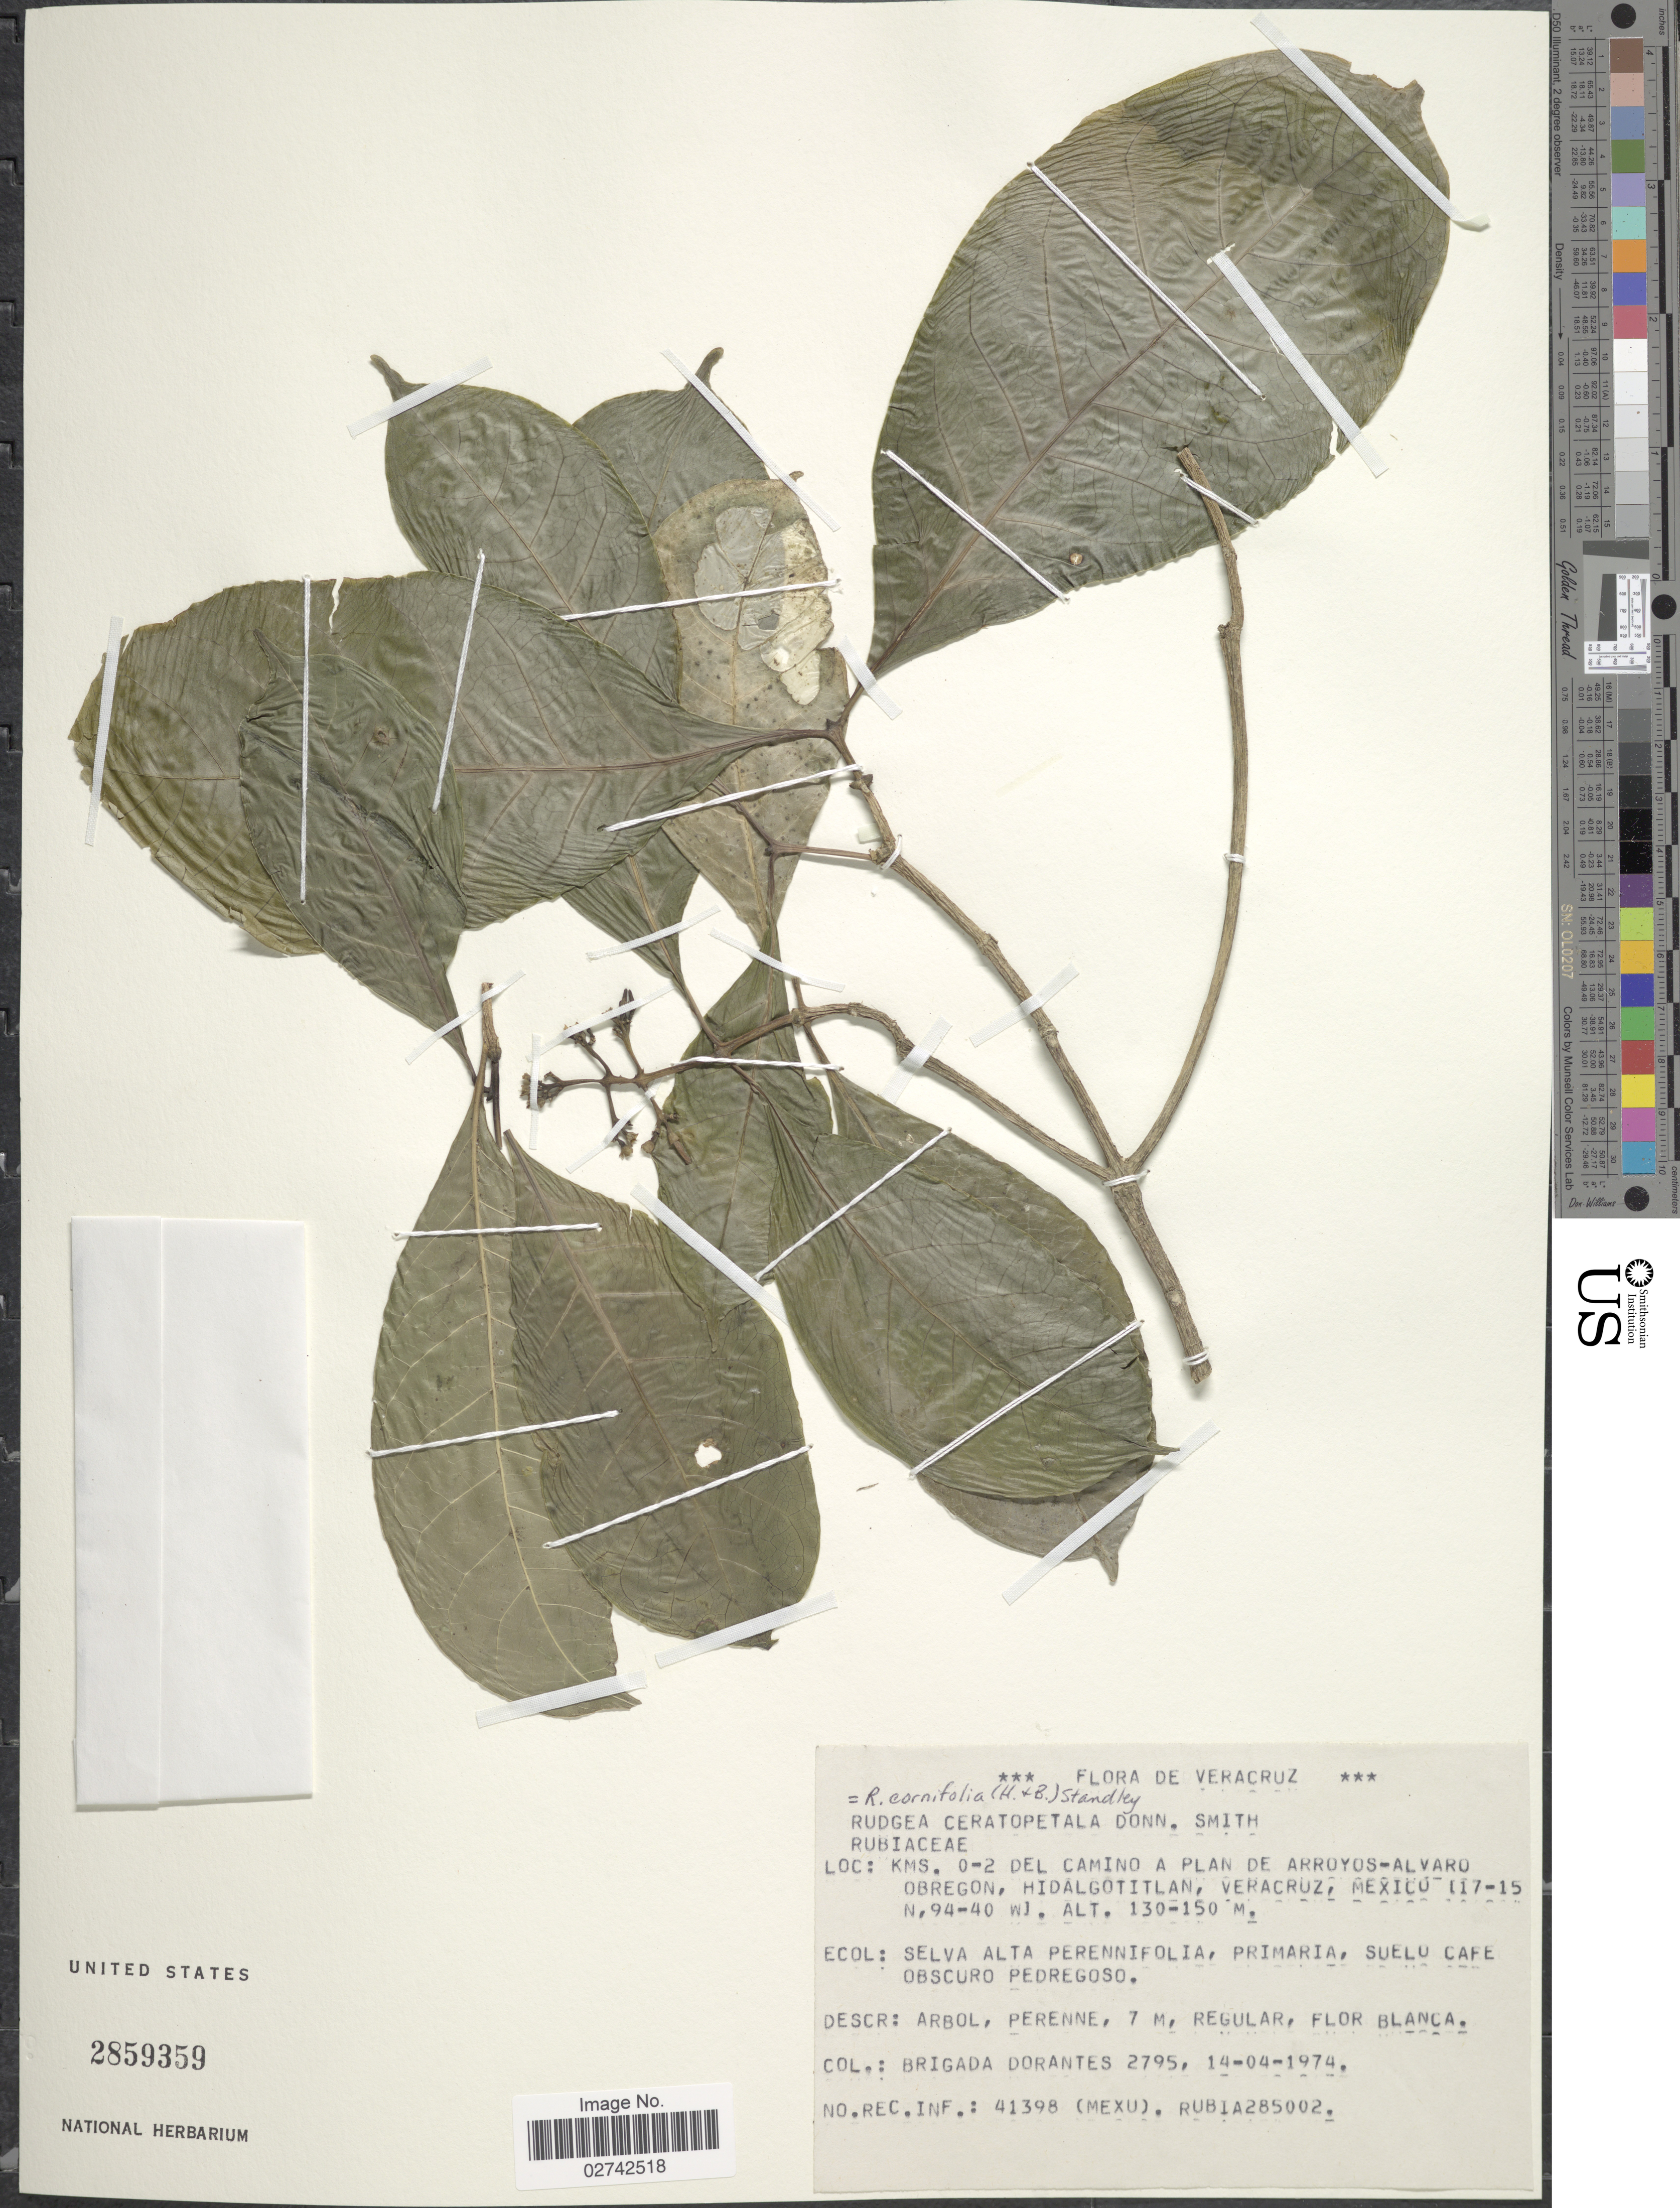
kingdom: Plantae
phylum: Tracheophyta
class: Magnoliopsida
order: Gentianales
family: Rubiaceae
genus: Rudgea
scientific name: Rudgea cornifolia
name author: (Kunth) Standl.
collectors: B. Dorantes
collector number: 2795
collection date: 1974-04-14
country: Mexico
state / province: Veracruz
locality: De Veracruz, Kms. 0-2 del Camino a Plan de Arroyos-Alvaro Obregon, Hidalgotitlan, Veracruz, Mexico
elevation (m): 130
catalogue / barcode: US 2859359